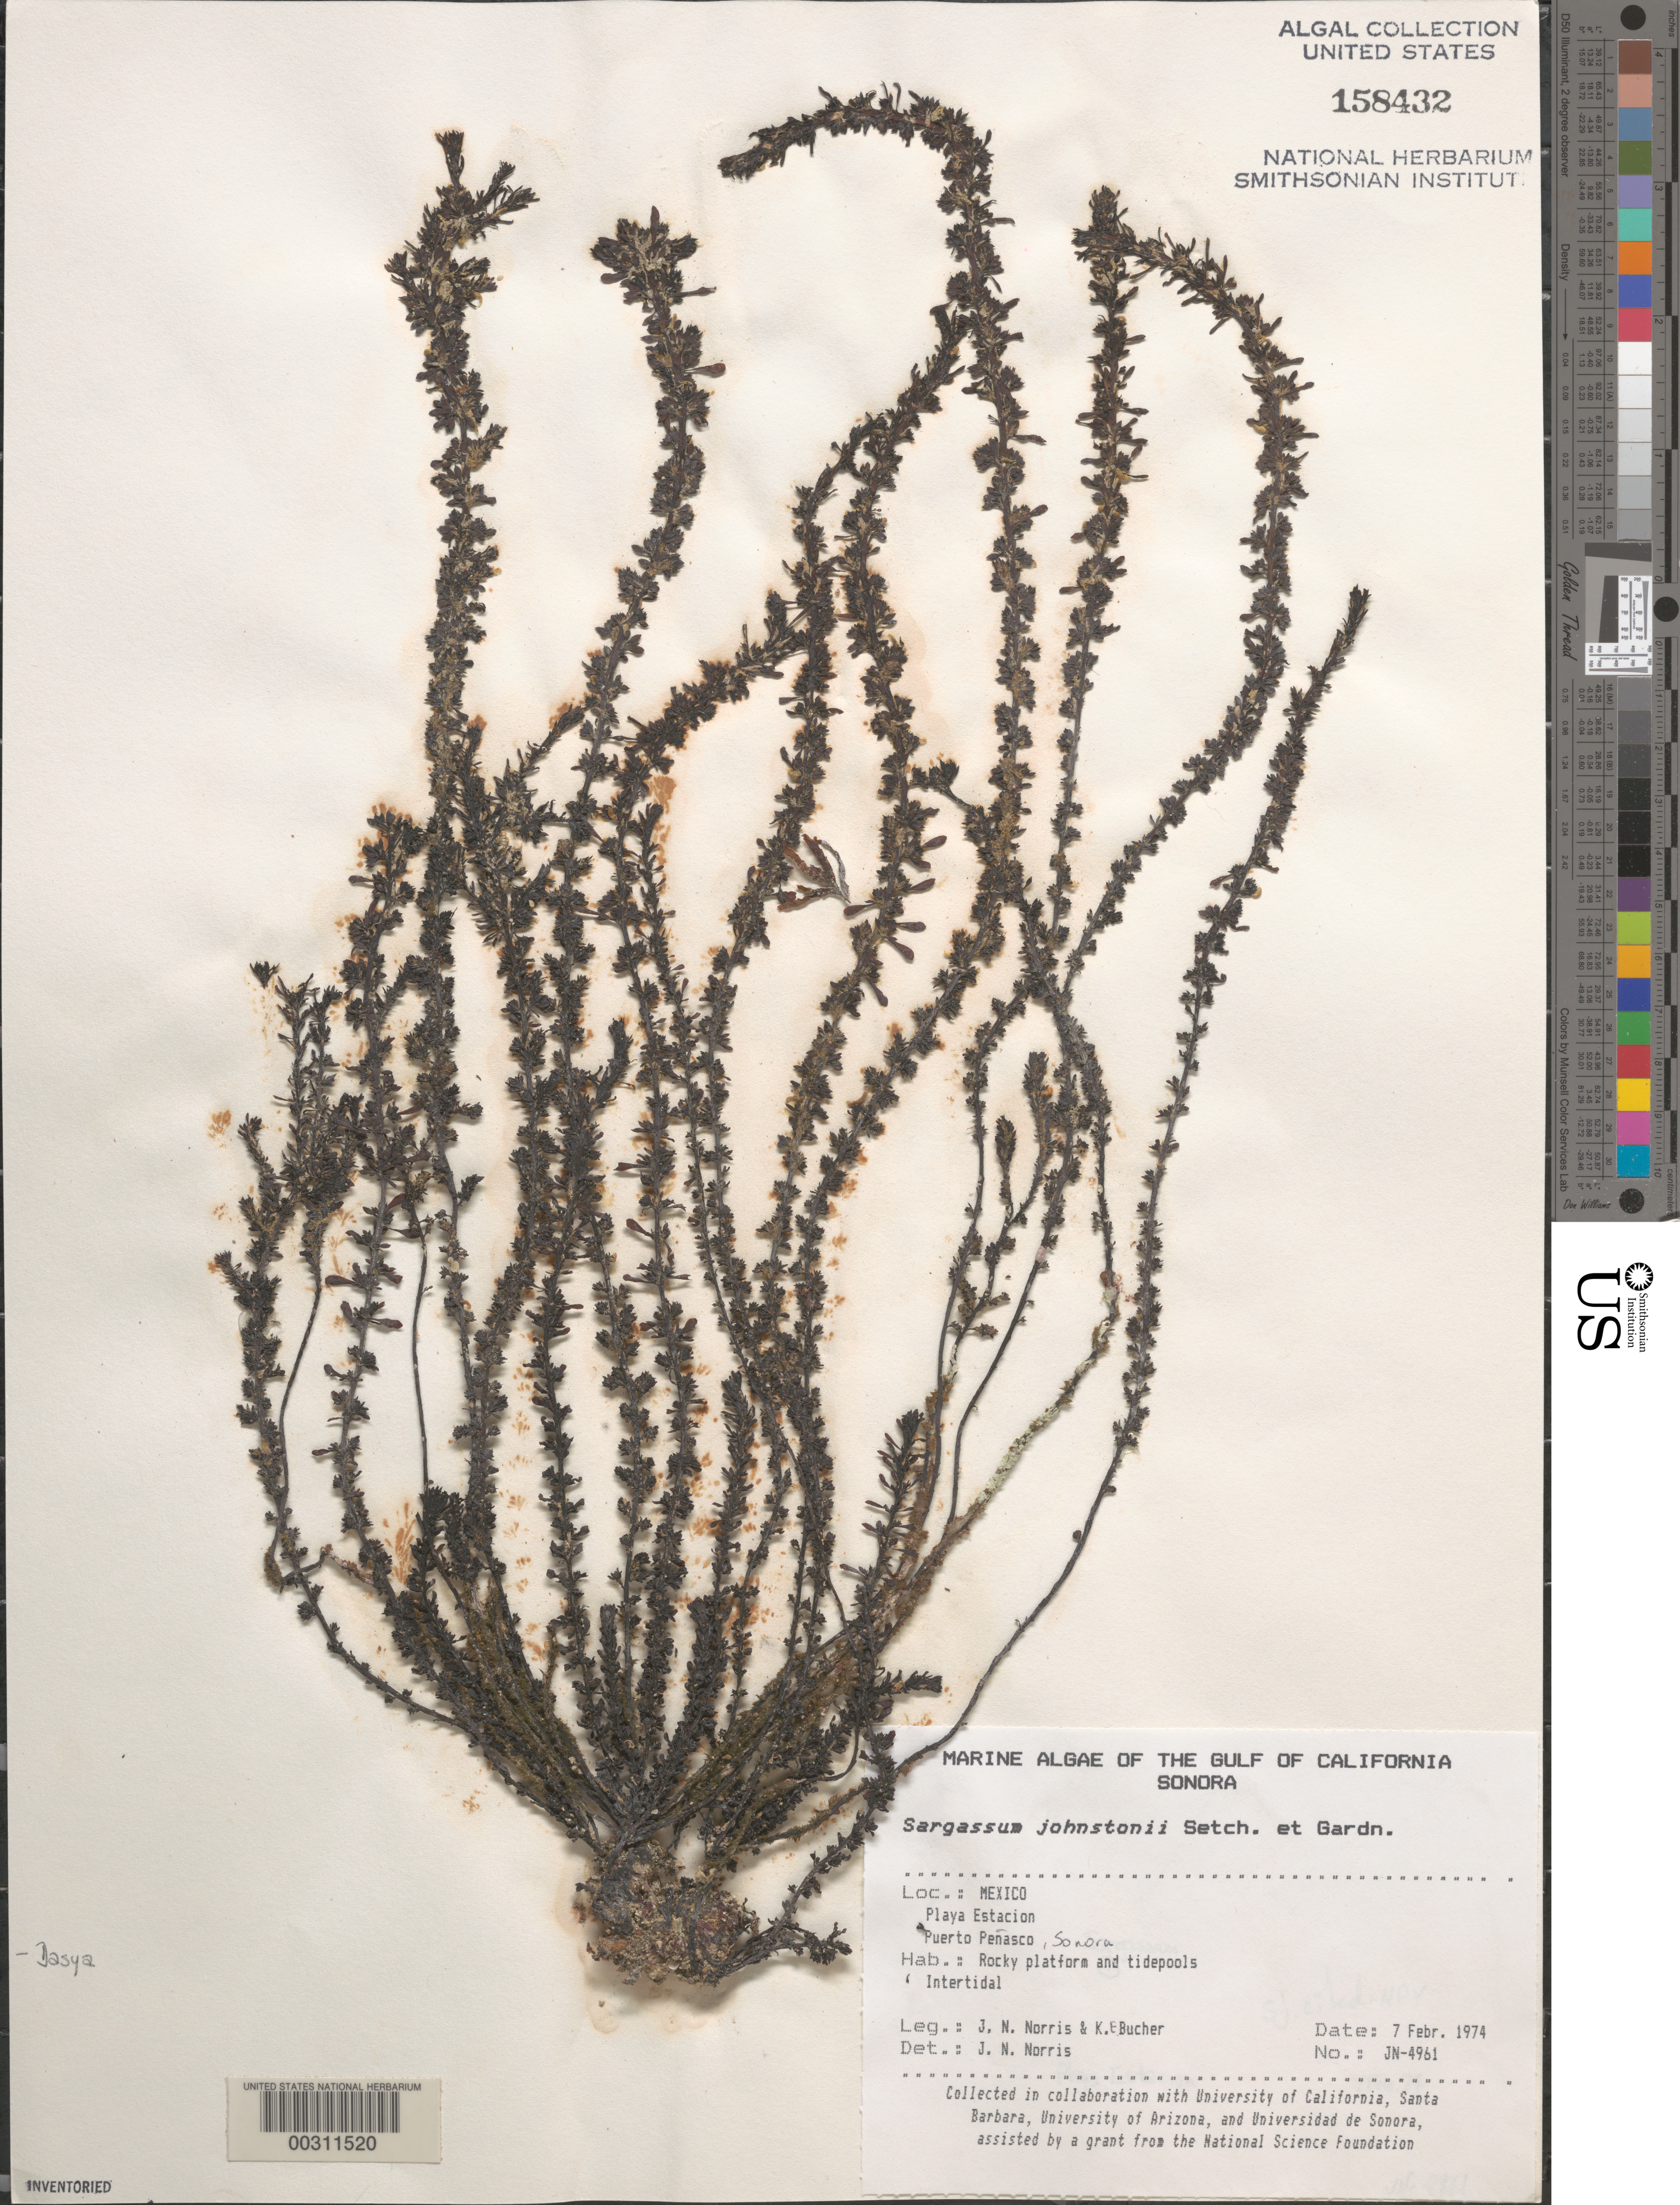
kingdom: Chromista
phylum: Ochrophyta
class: Phaeophyceae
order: Fucales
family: Sargassaceae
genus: Sargassum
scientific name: Sargassum johnstonii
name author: Setchell & N.L. Gardner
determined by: Norris, James N.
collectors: J. N. Norris & K. E. Bucher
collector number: JN-4961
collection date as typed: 07 Feb 1974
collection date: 1974-02-07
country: Mexico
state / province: Sonora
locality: Playa Estacion, Puerto Penasco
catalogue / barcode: US 158432